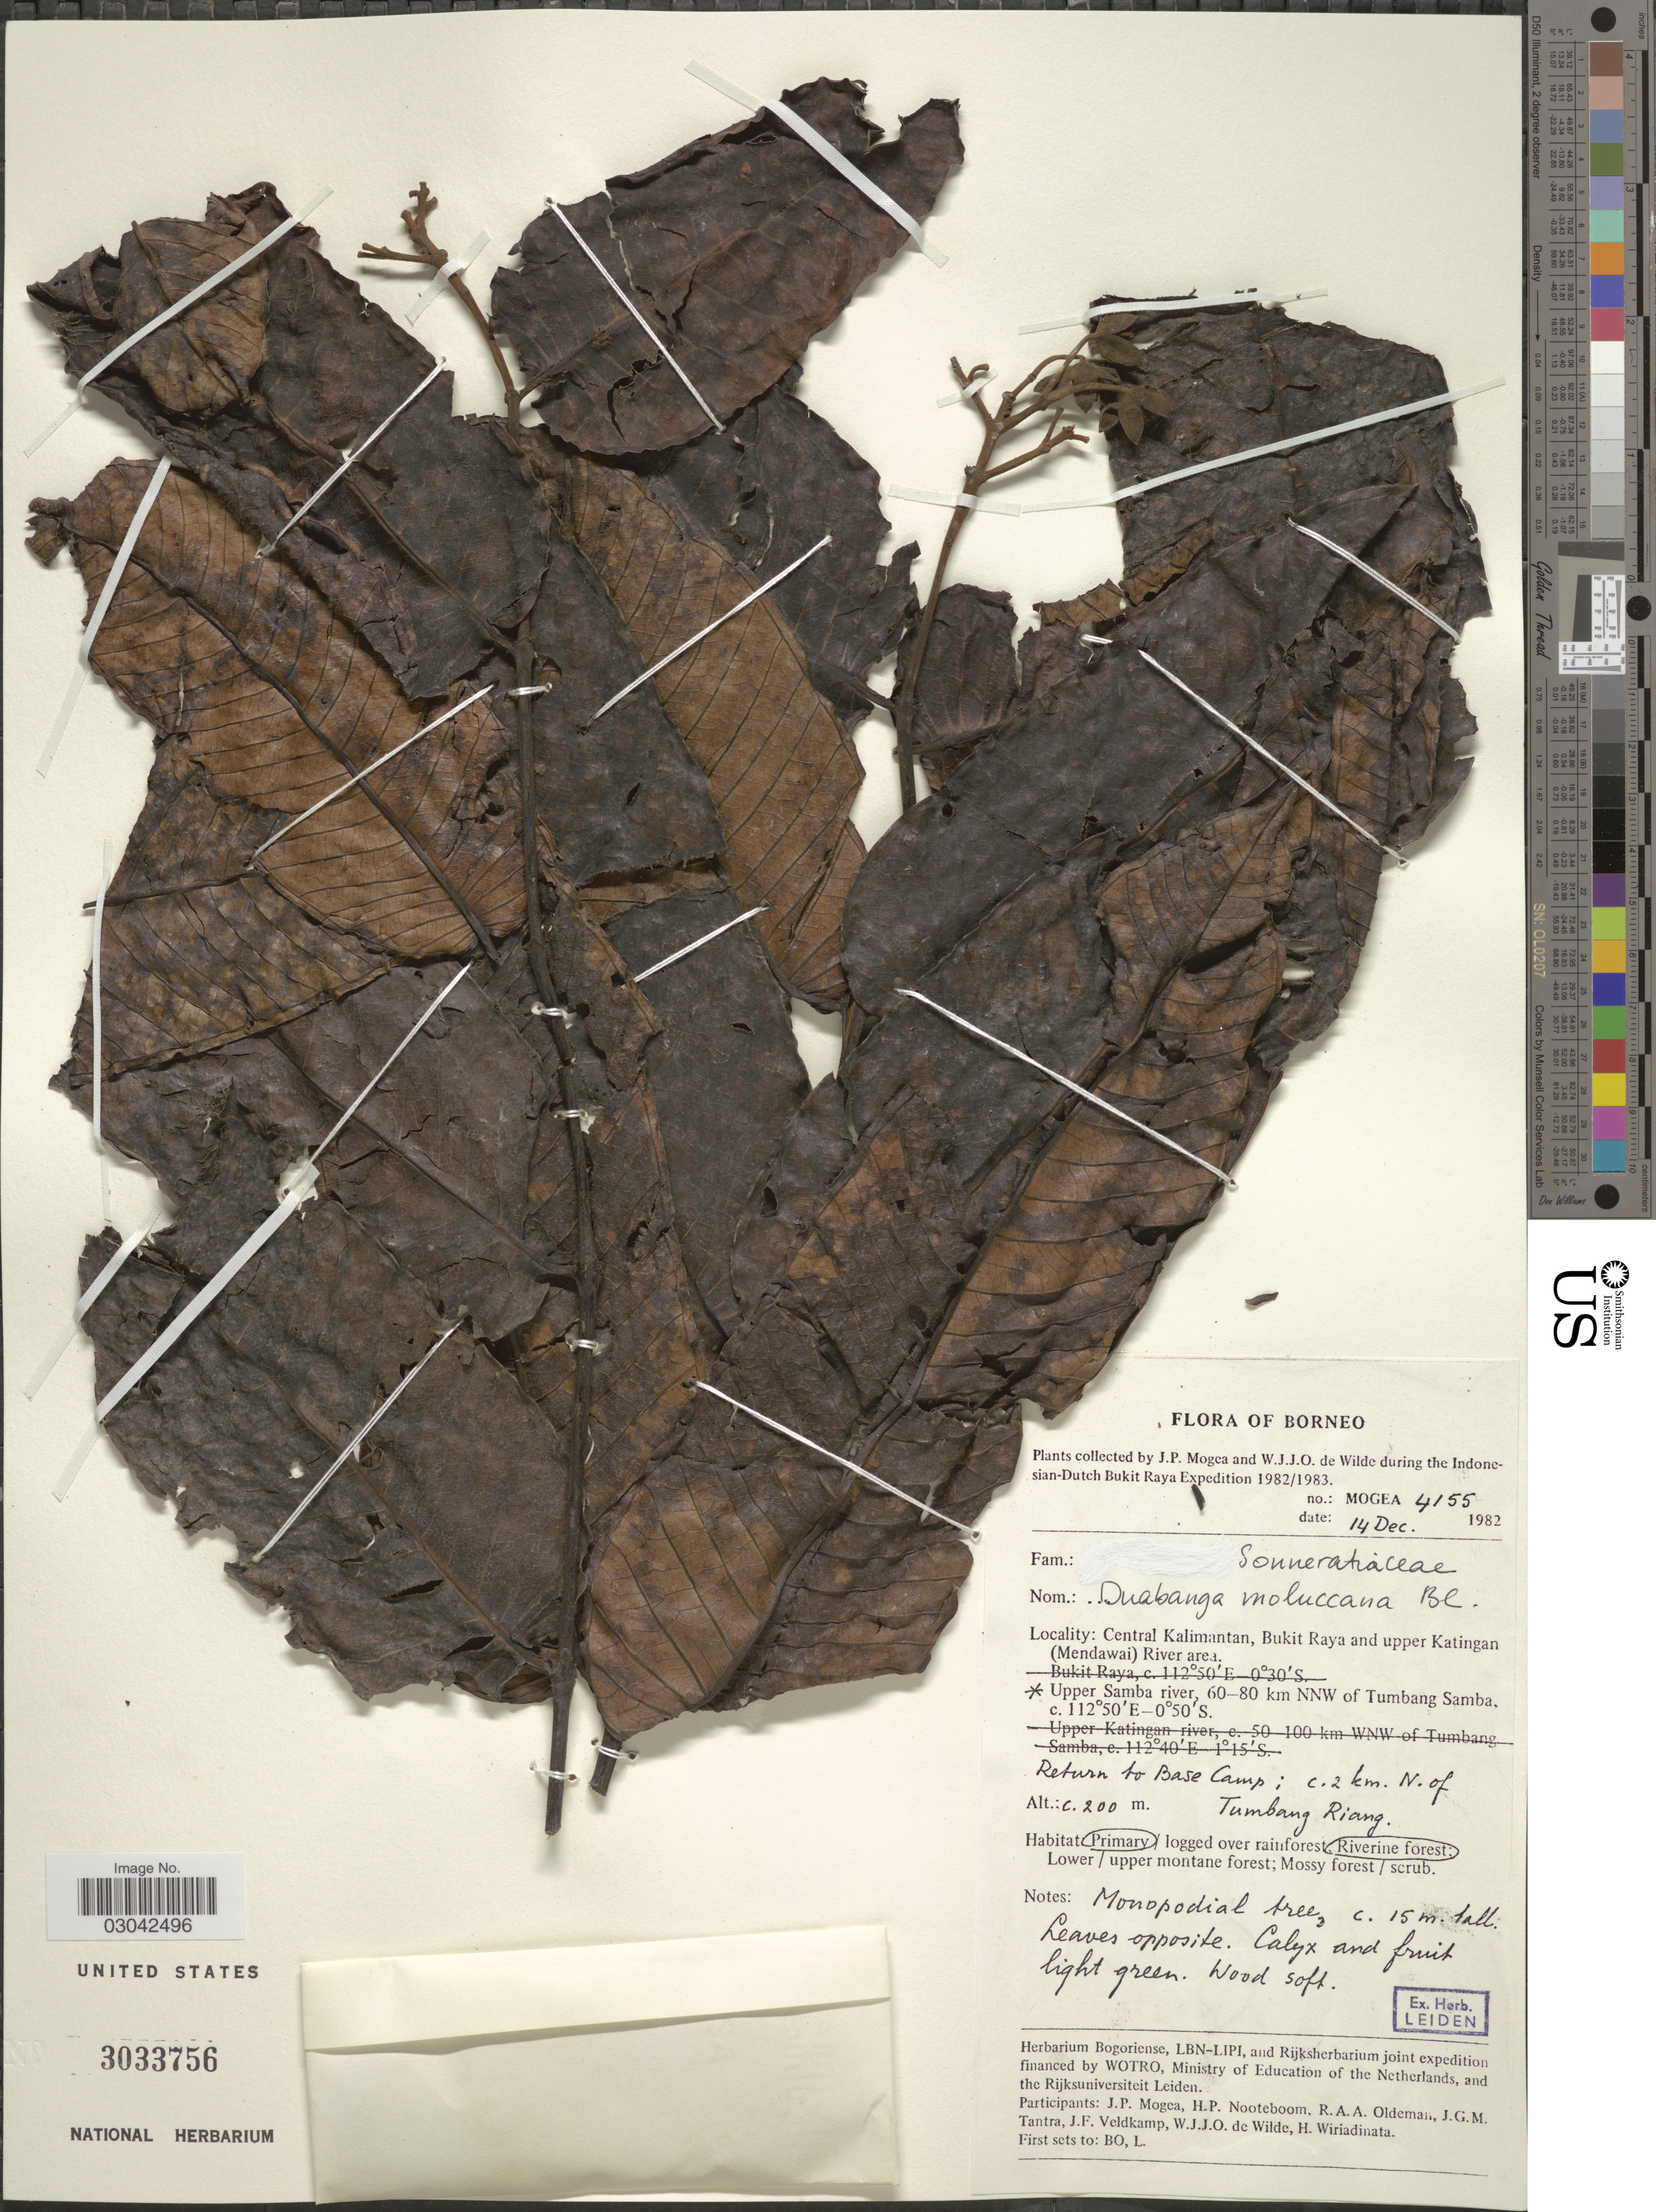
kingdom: Plantae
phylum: Tracheophyta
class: Magnoliopsida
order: Myrtales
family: Lythraceae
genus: Duabanga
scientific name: Duabanga moluccana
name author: Blume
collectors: J. Mogea & W. J. de Wilde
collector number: MOGEA4155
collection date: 1982-12-14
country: Indonesia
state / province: Kalimantan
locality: Borneo. Central Kalimantan, Bukit Raya and upper Katingan (Mendawai) River area. Upper Samba river, 60-80 km NNW of Tumbang Samba. Return to Base Camp; c. 2 km. N. of Tumbang Riang.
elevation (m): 200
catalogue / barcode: US 3033756